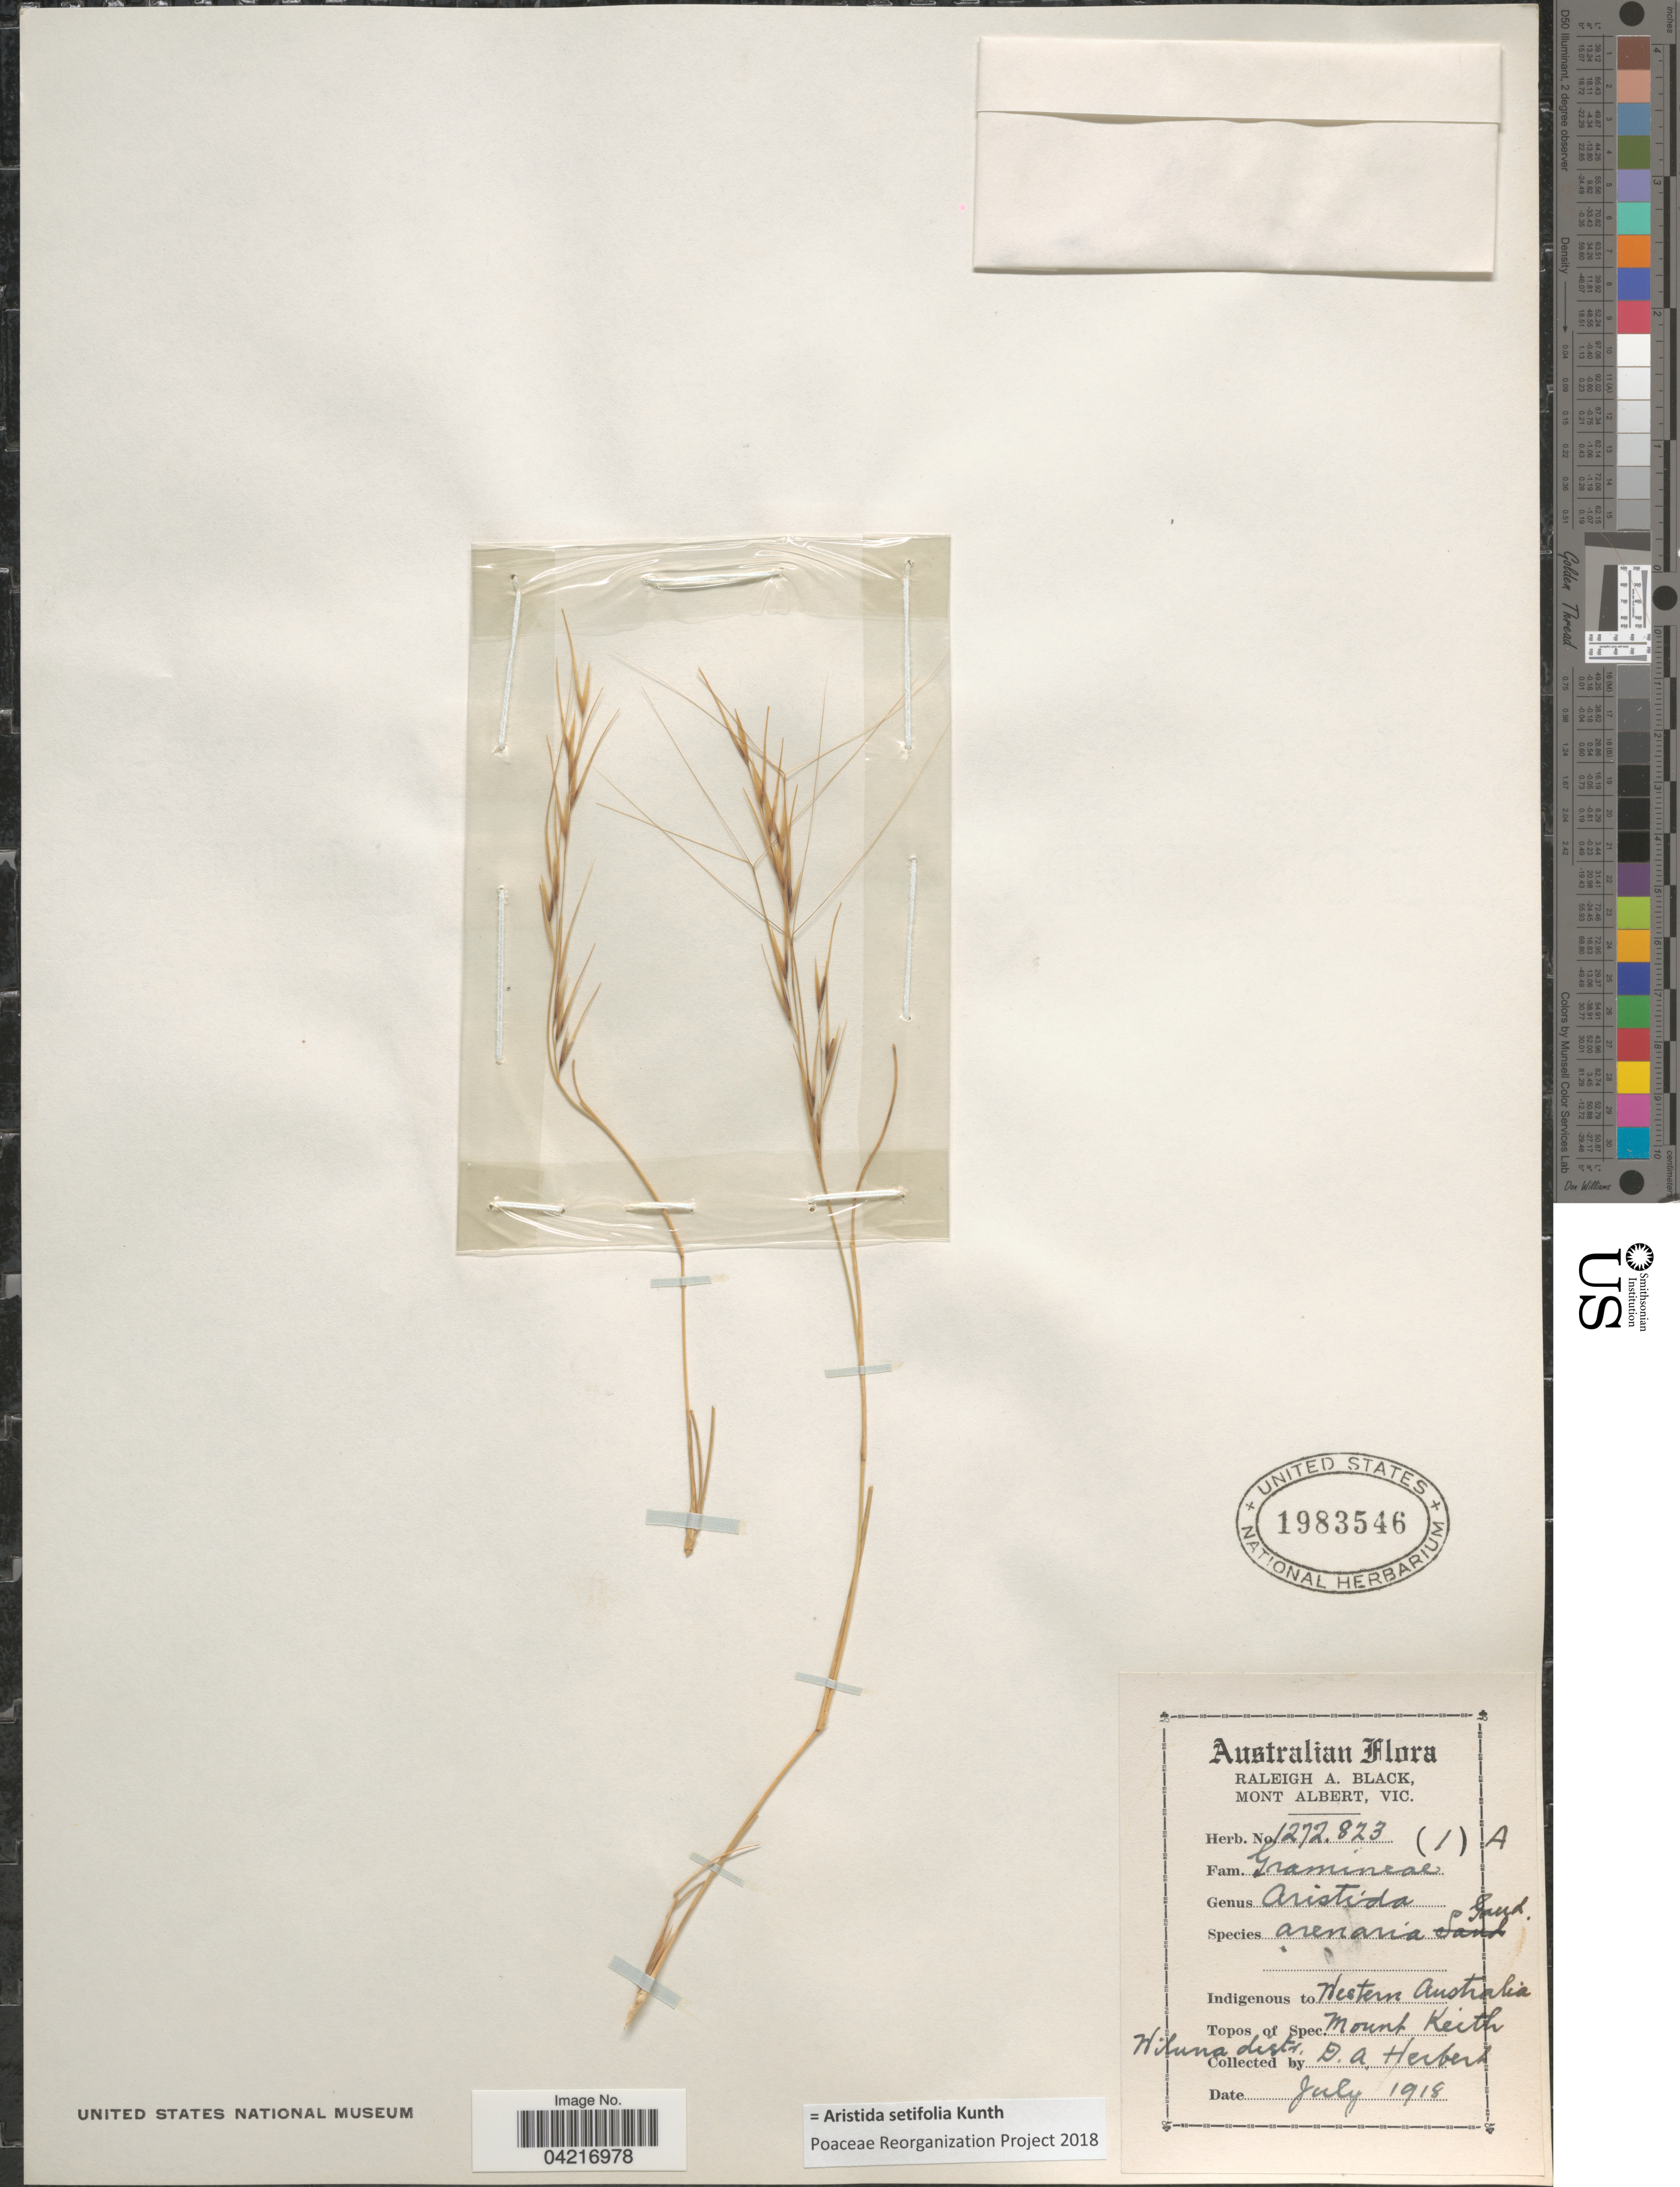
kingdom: Plantae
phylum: Tracheophyta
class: Liliopsida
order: Poales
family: Poaceae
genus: Aristida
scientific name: Aristida setifolia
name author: Kunth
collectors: D. Herbert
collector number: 1272.823/1A?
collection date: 1918-07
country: Australia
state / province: Western Australia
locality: Mont Albert, Vic. Mount Keith. Wiluna distr.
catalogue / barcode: US 1983546